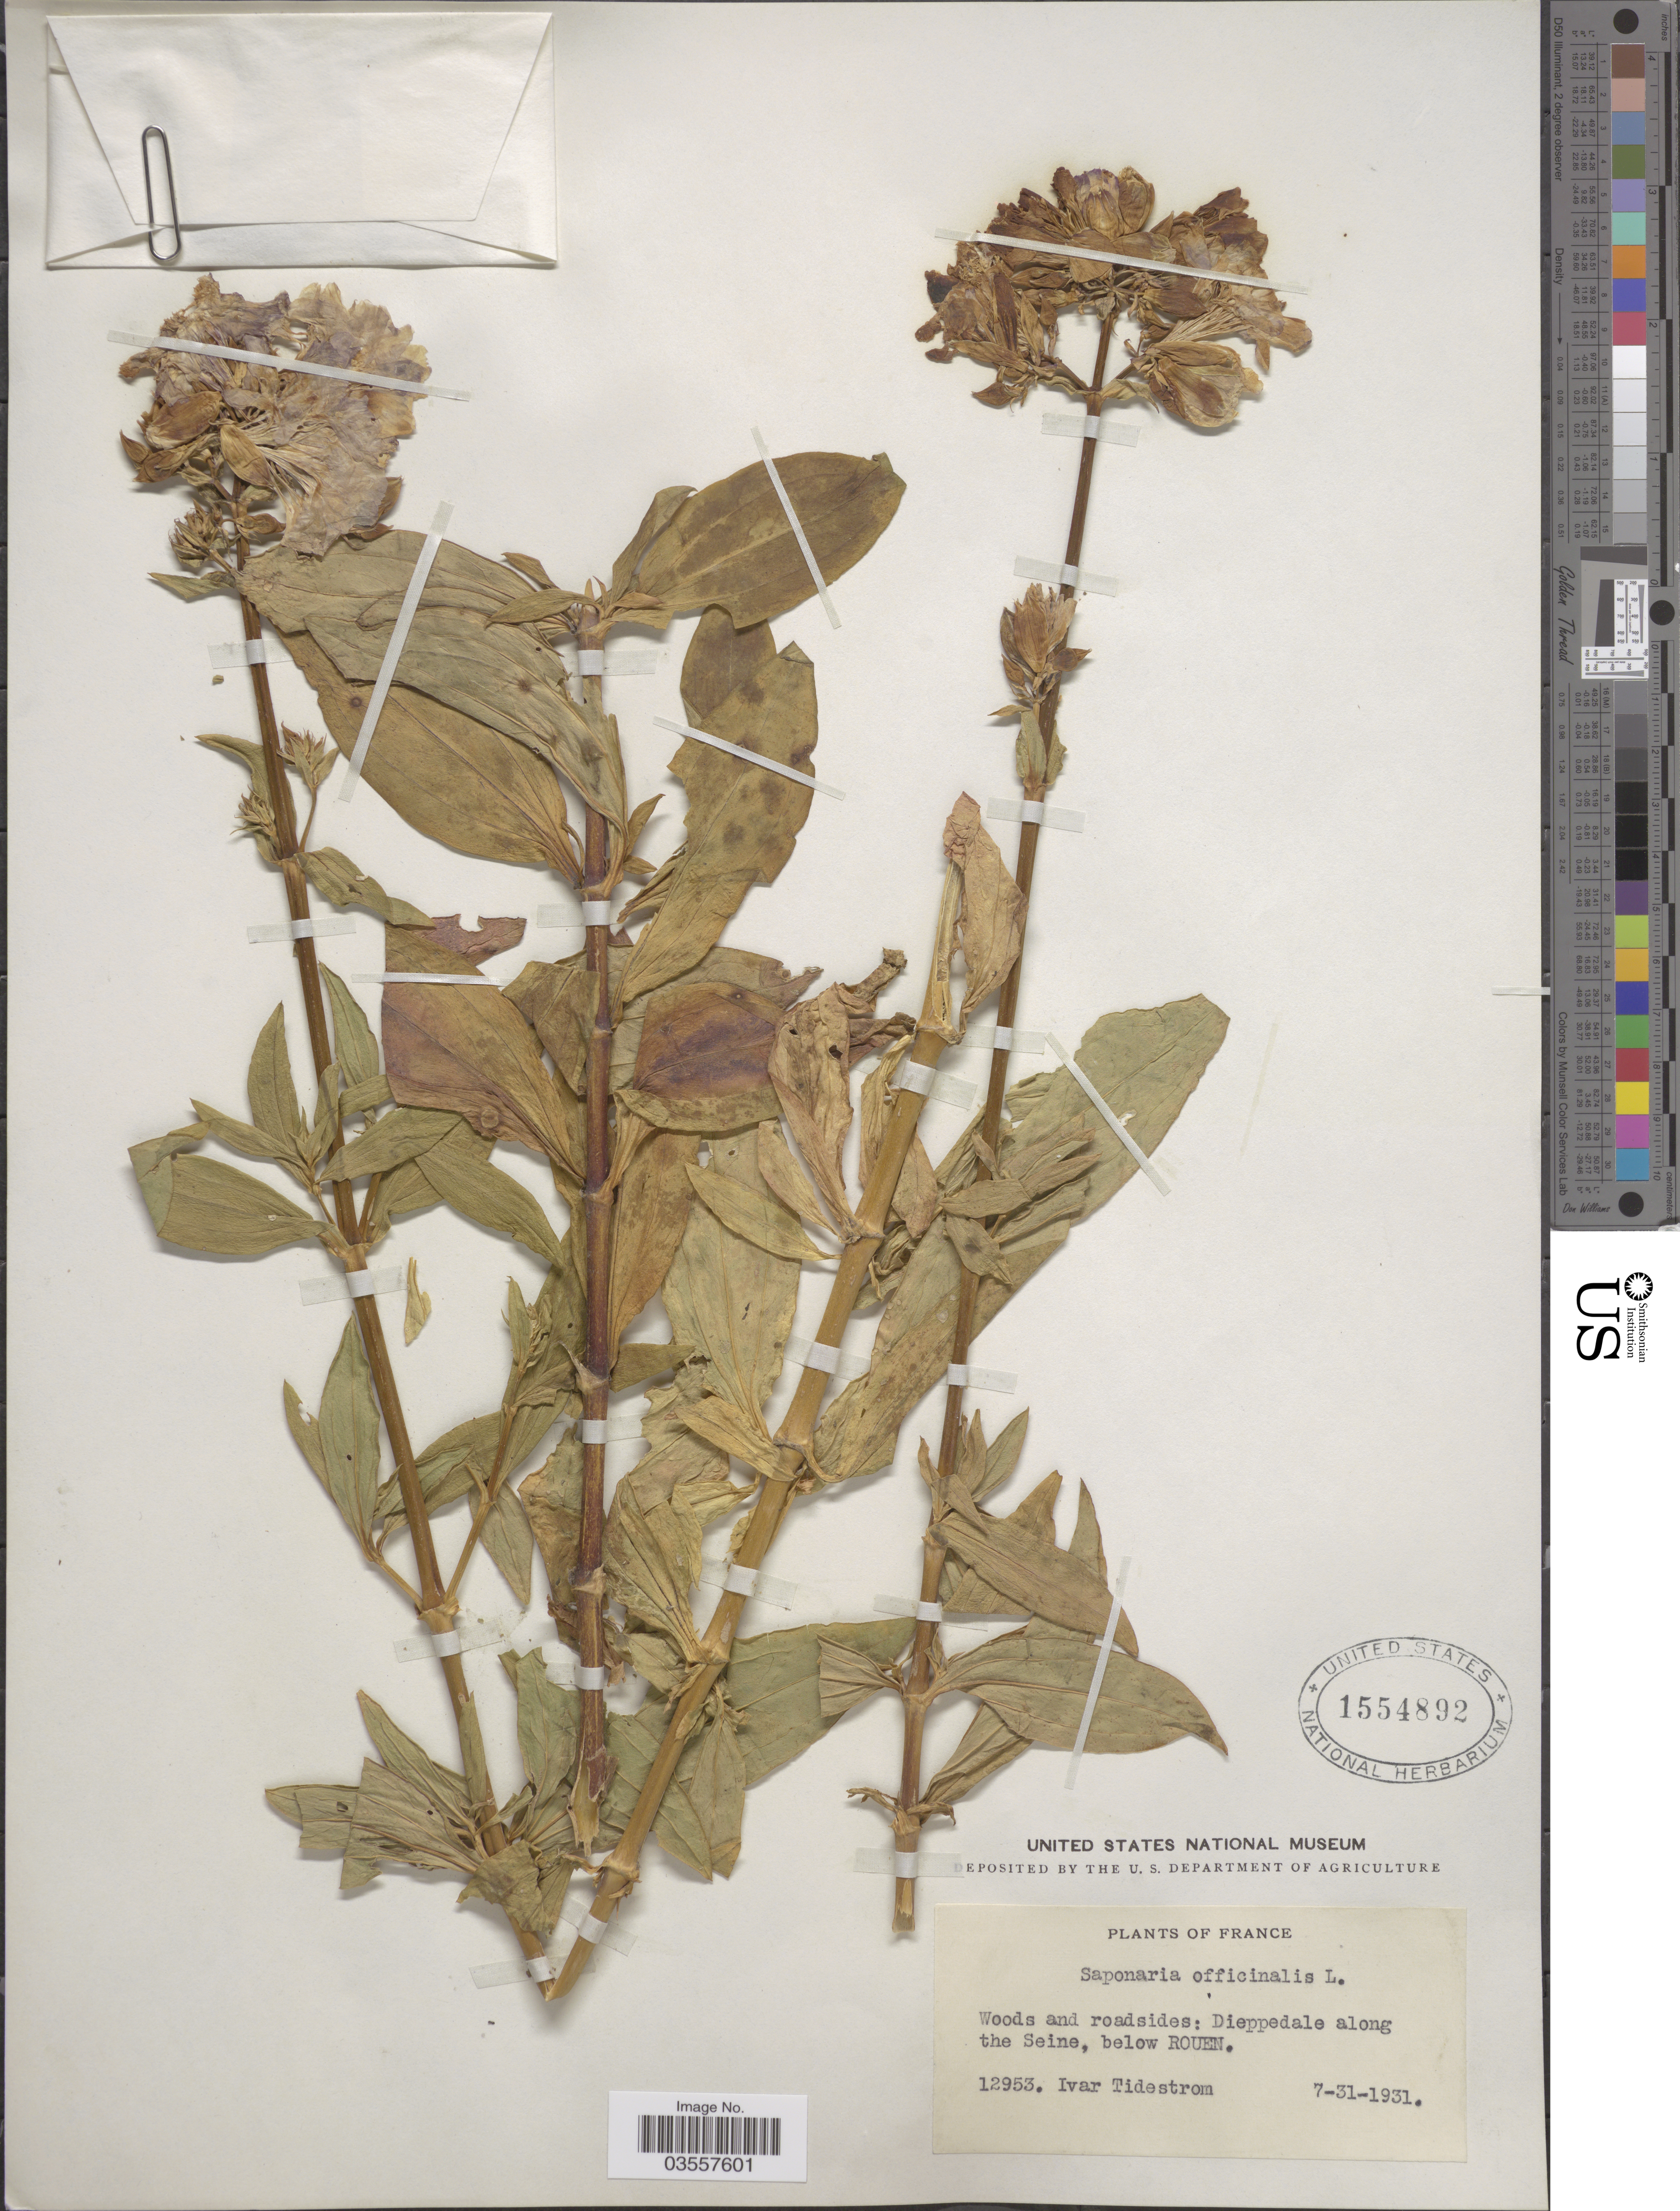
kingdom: Plantae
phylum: Tracheophyta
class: Magnoliopsida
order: Caryophyllales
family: Caryophyllaceae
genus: Saponaria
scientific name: Saponaria officinalis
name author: L.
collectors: I. F. Tidestrom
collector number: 12953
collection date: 1931-07-31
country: France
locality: Dieppedale along the Seine, below Rouen.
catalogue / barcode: US 1554892